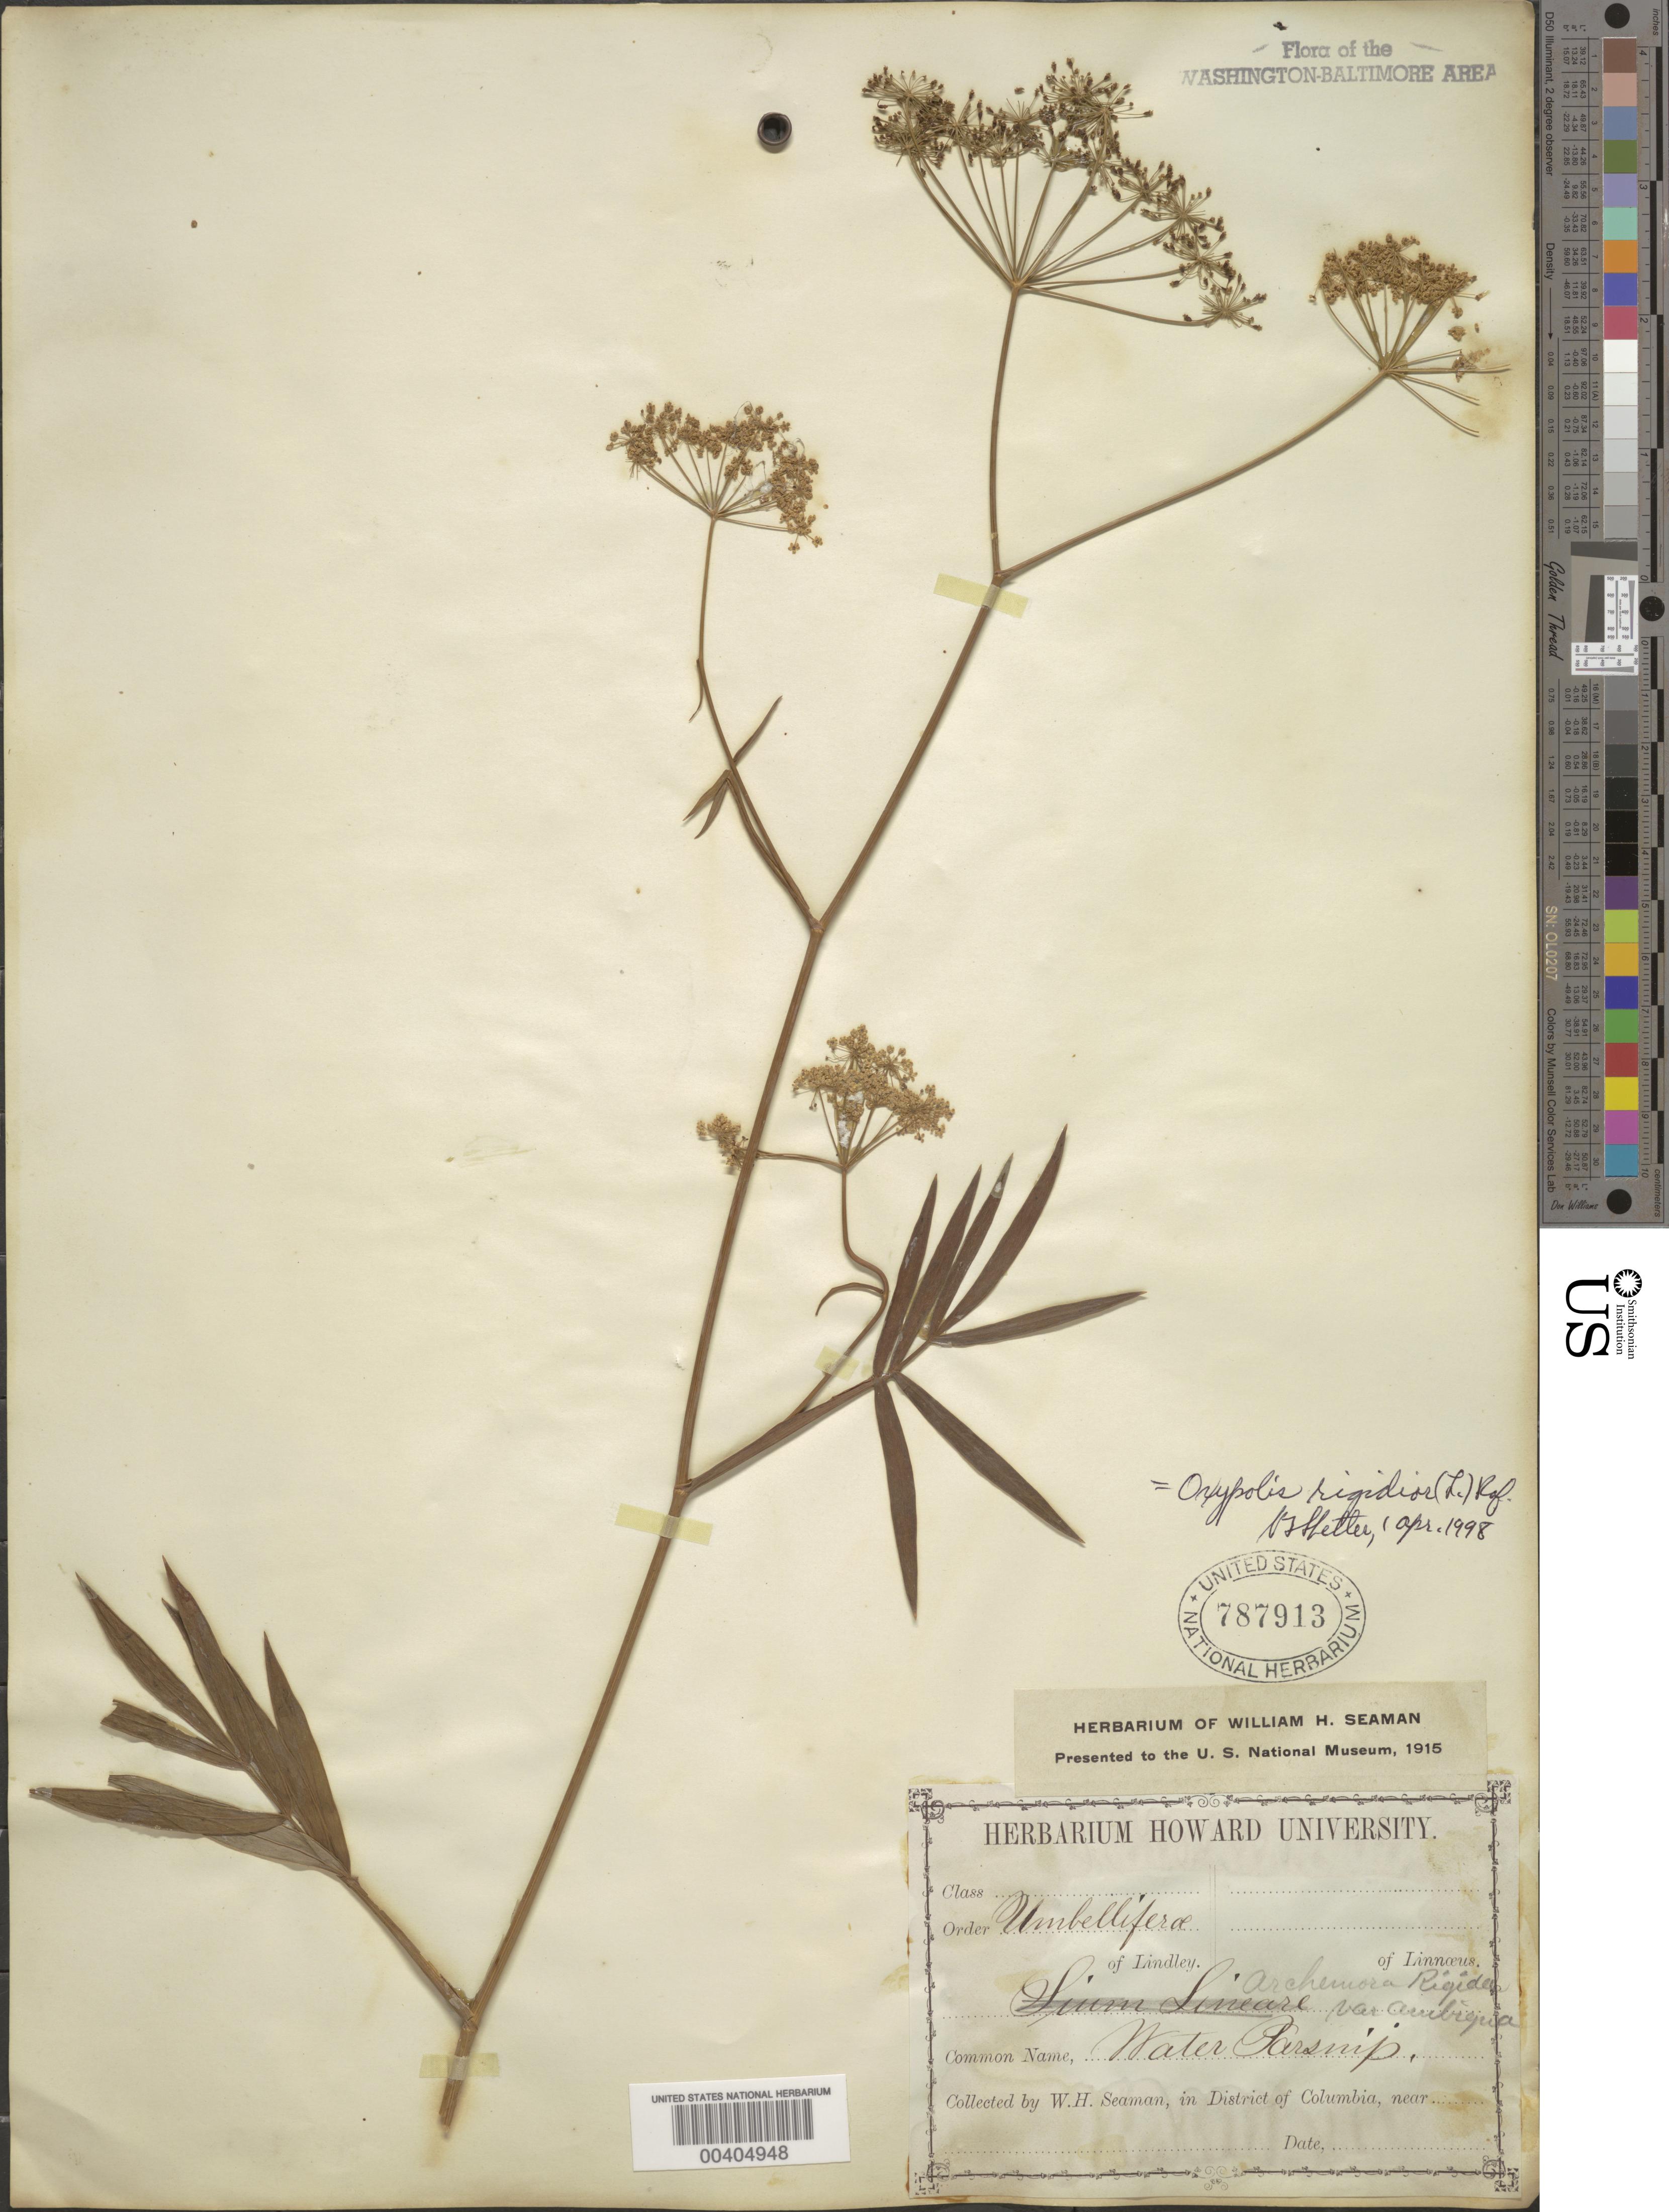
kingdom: Plantae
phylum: Tracheophyta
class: Magnoliopsida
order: Apiales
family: Apiaceae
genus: Oxypolis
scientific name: Oxypolis rigidior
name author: (L.) Raf.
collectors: W. Seaman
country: United States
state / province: District of Columbia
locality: Washington DC Area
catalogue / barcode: US 787913